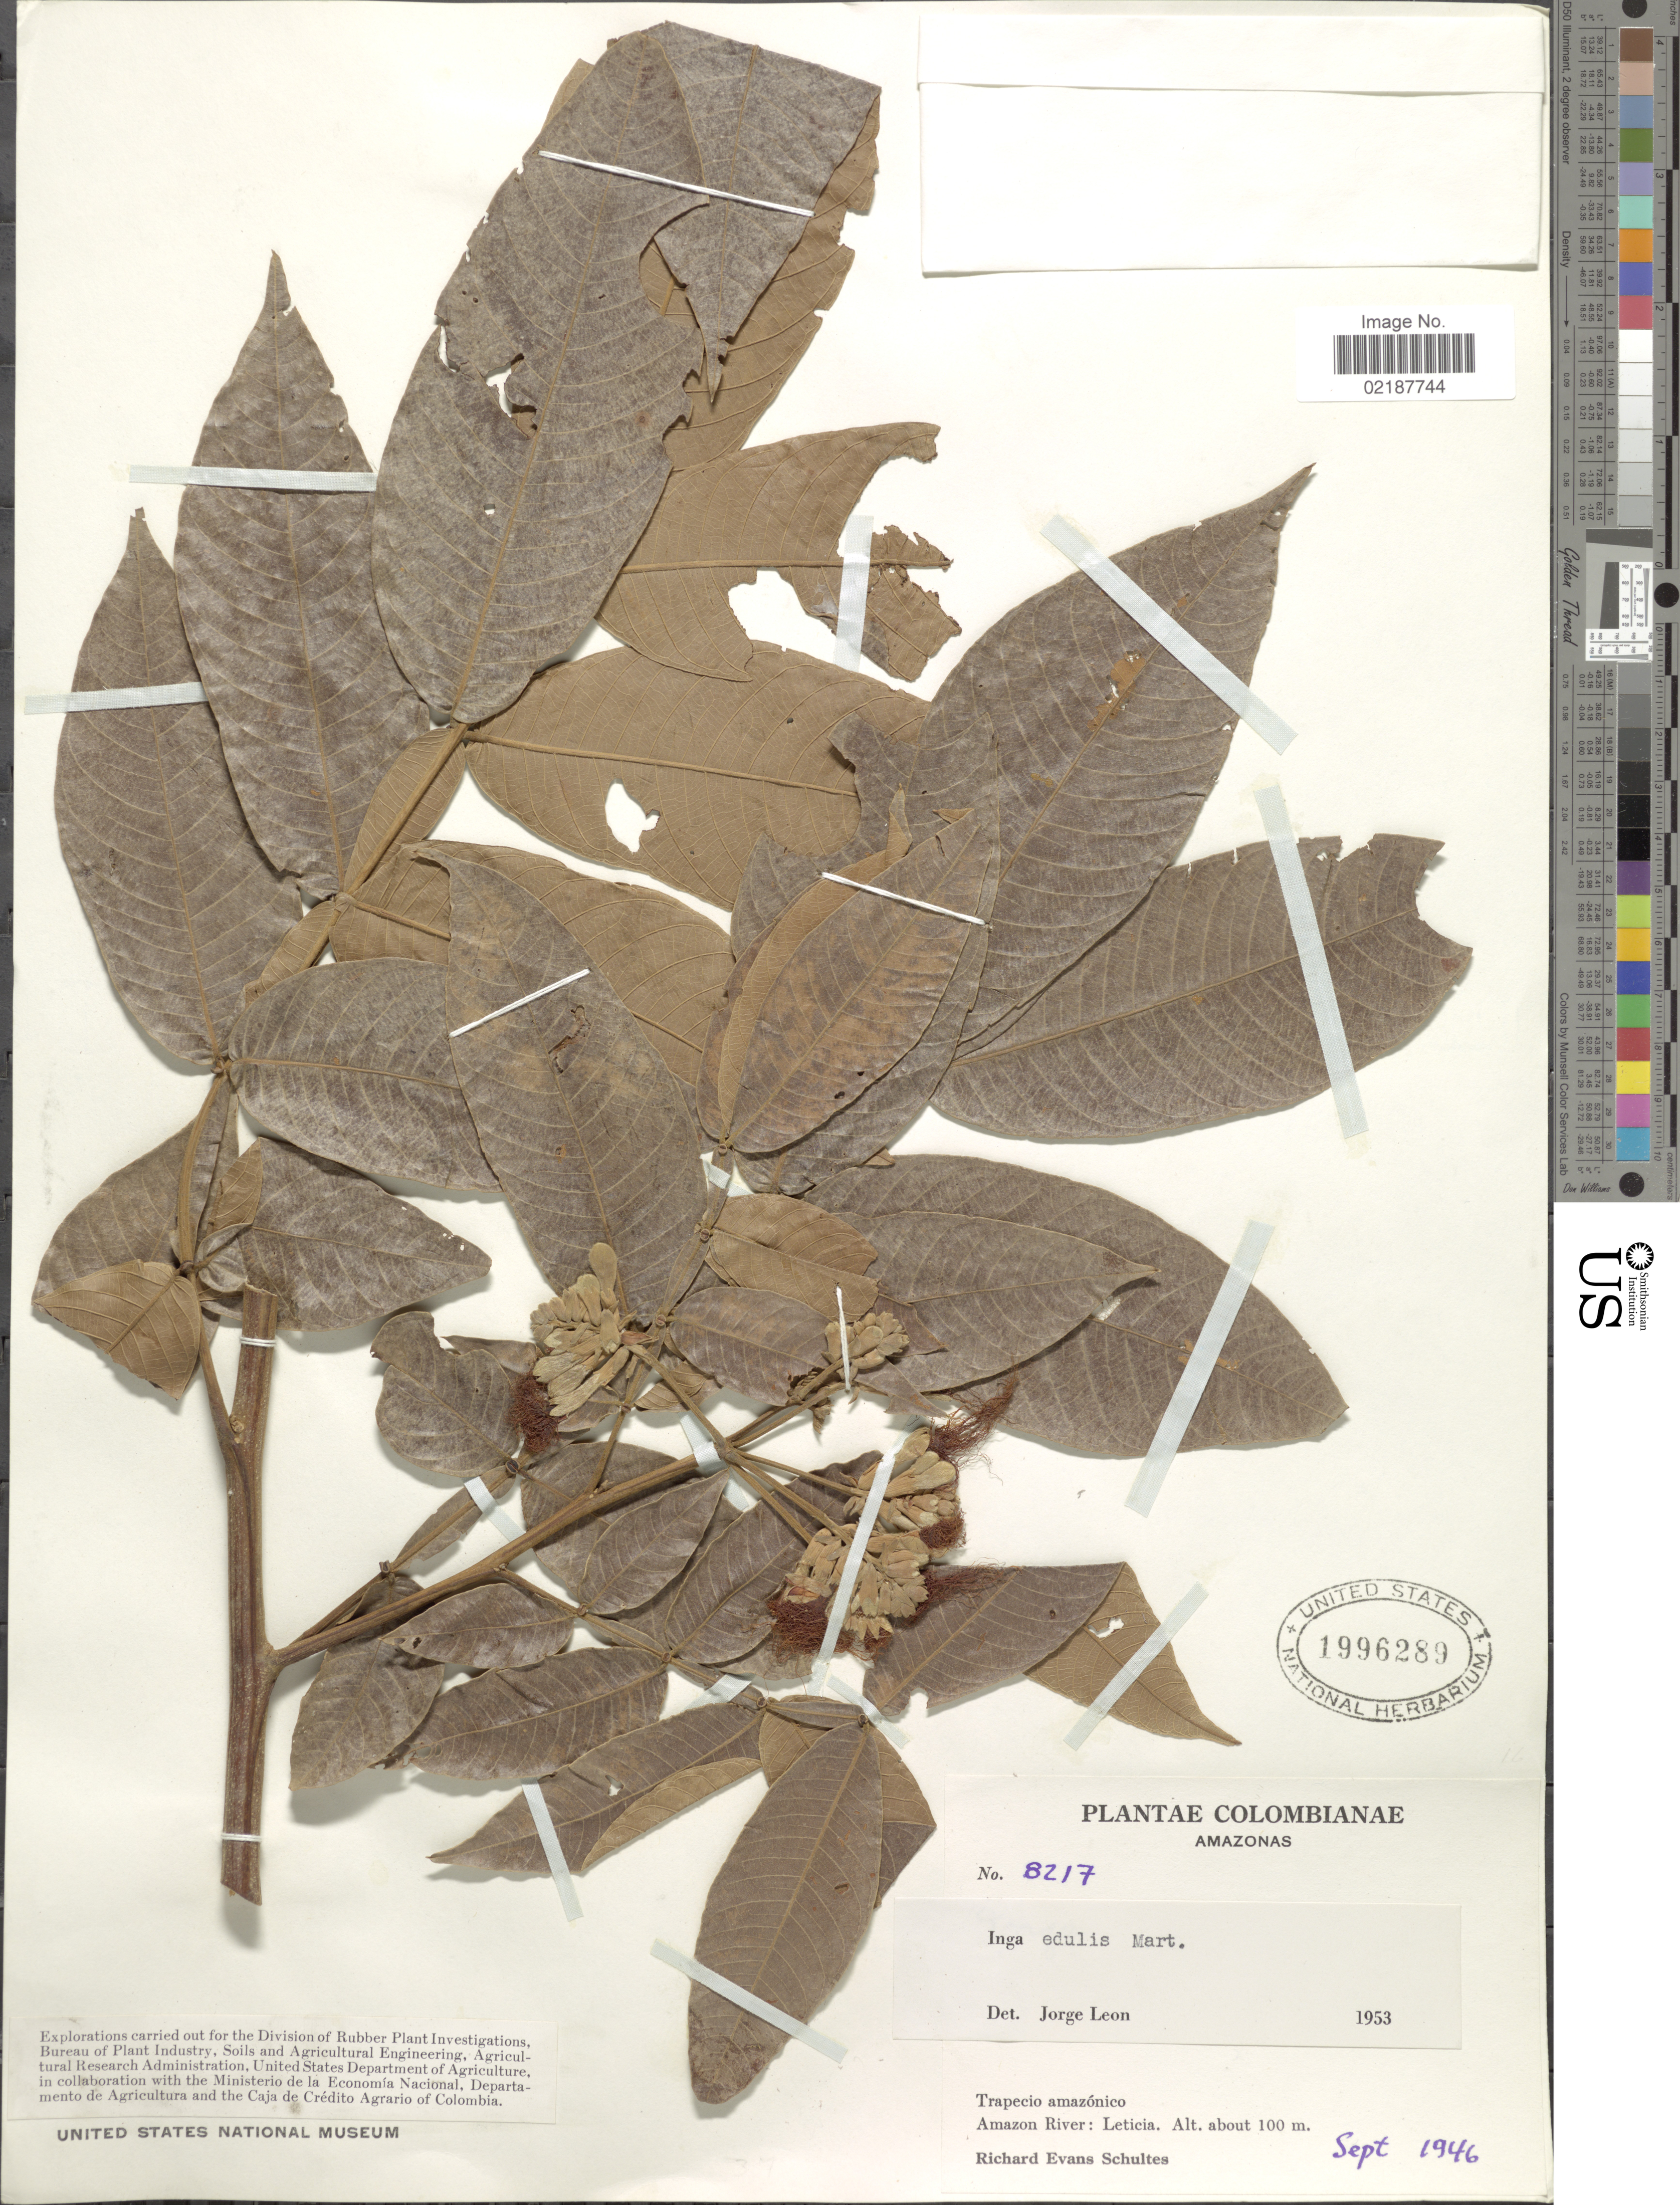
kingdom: Plantae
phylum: Tracheophyta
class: Magnoliopsida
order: Fabales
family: Fabaceae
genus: Inga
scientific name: Inga edulis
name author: Mart.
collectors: R. E. Schultes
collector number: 8217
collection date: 1946-09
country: Colombia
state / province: Amazônas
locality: Trapecio amazonico, Amazon River: Leticia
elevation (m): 100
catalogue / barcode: US 1996289